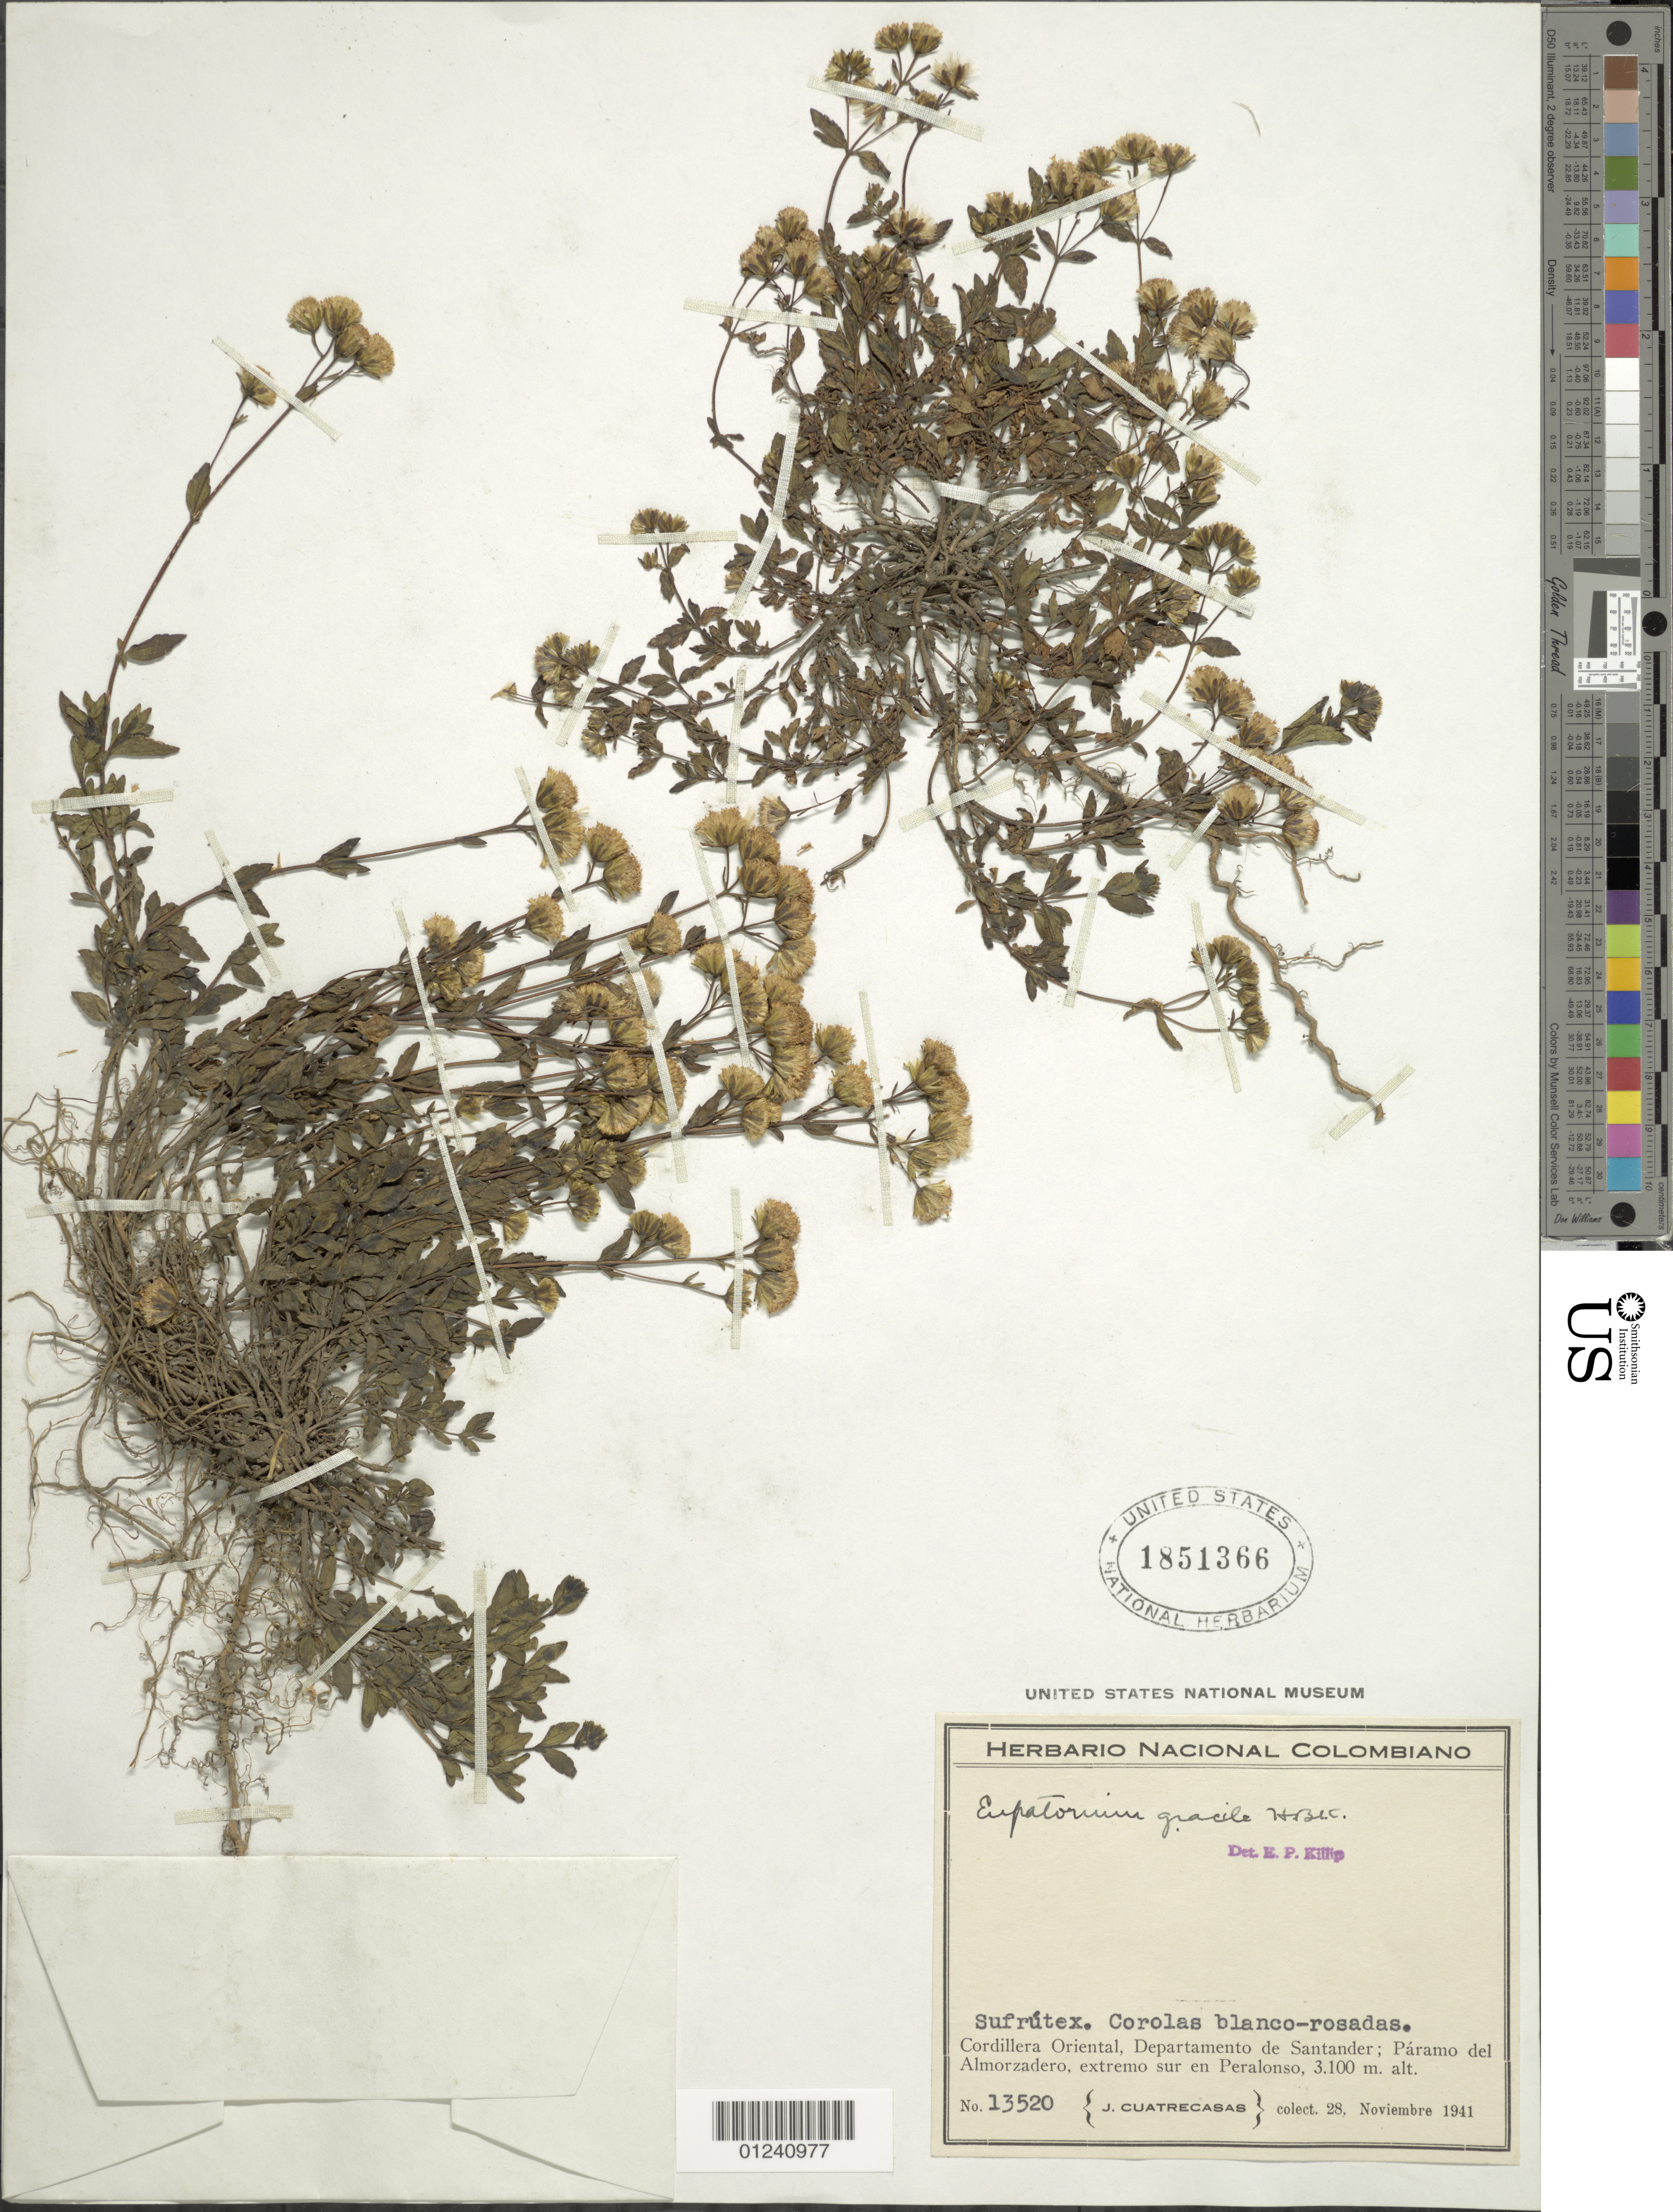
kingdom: Plantae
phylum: Tracheophyta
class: Magnoliopsida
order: Asterales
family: Asteraceae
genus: Ageratina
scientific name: Ageratina gracilis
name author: (Kunth) R.M. King & H. Rob.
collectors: J. Cuatrecasas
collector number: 13520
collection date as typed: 28-Nov-41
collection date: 1941-11-28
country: Colombia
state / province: Santander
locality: Cordillera Oriental, Páramo del Almorzadero, extremo sur en Peralonso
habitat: Paramo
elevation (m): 3100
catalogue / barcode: US 1851366